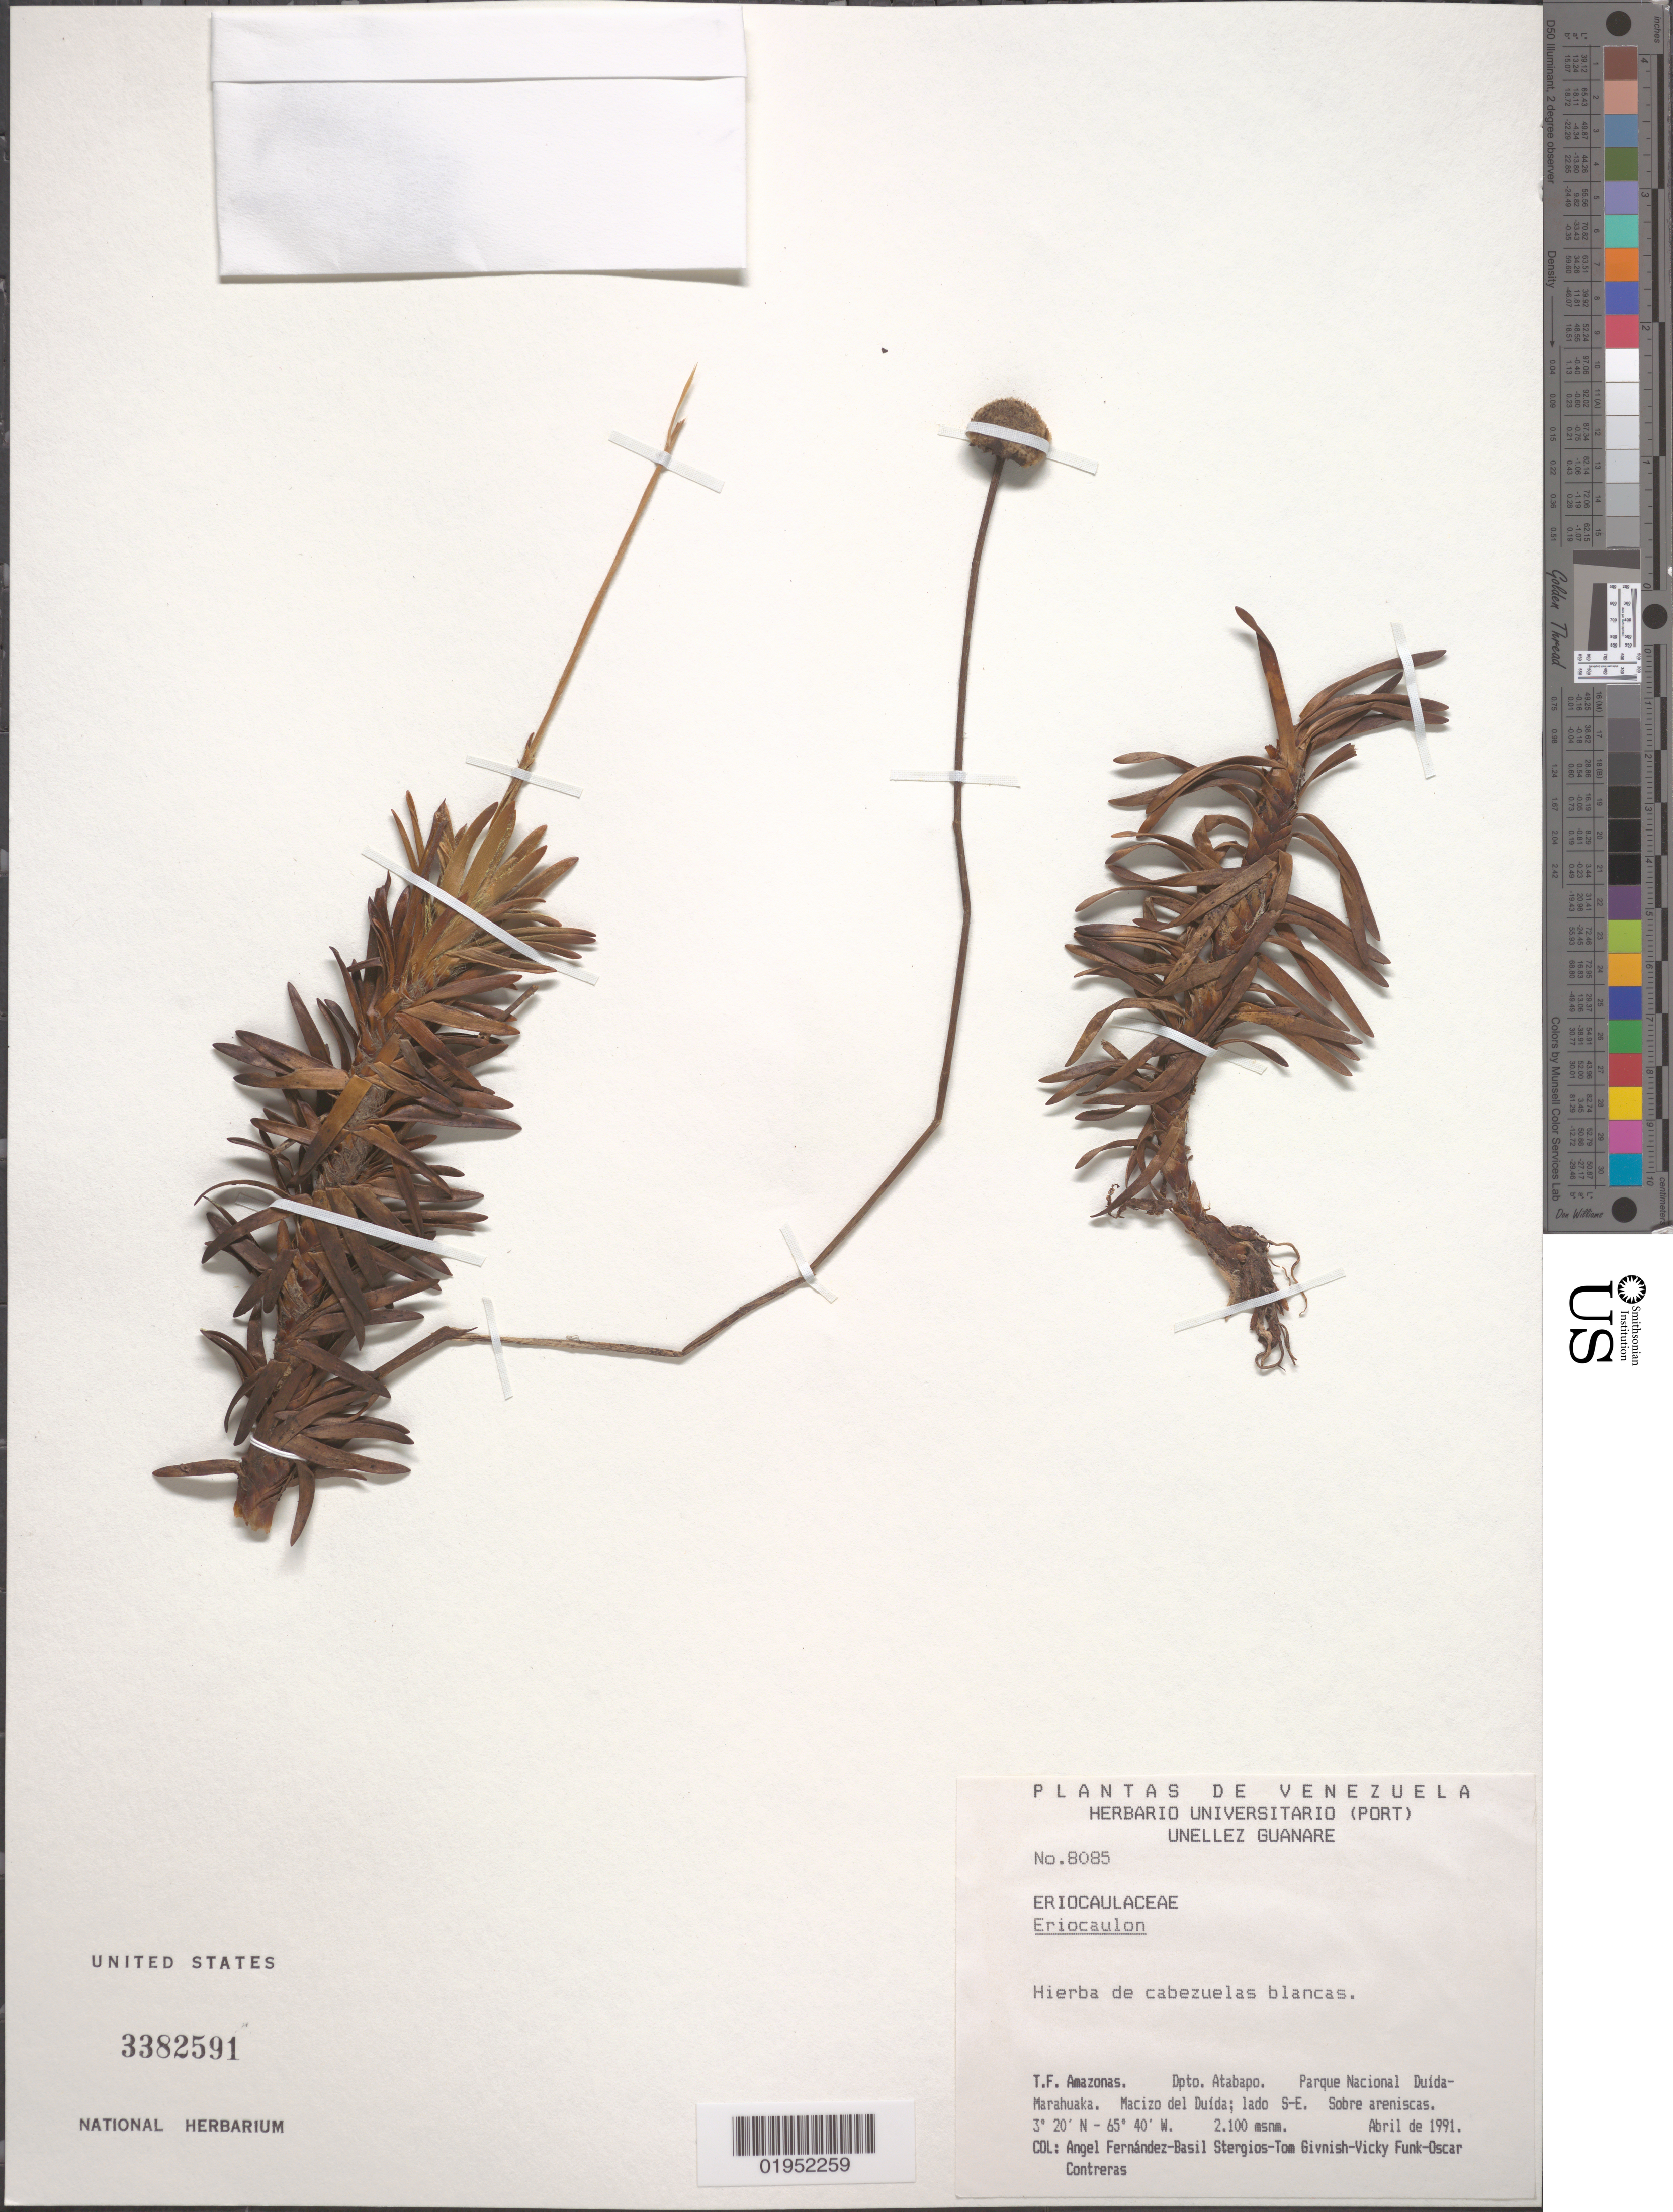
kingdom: Plantae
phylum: Tracheophyta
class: Liliopsida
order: Poales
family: Eriocaulaceae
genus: Eriocaulon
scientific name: Eriocaulon sp.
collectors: A. Fernández, B. G. Stergios, T. J. Givnish, V. Funk & O. Contreras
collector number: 8085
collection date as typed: Apr 1991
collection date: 1991-04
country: Venezuela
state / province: Amazonas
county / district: Atabapo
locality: Parque National Duida-Marahuaka, Macizo del Duida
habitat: Sobre areniscas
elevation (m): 1650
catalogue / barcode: US 3382591